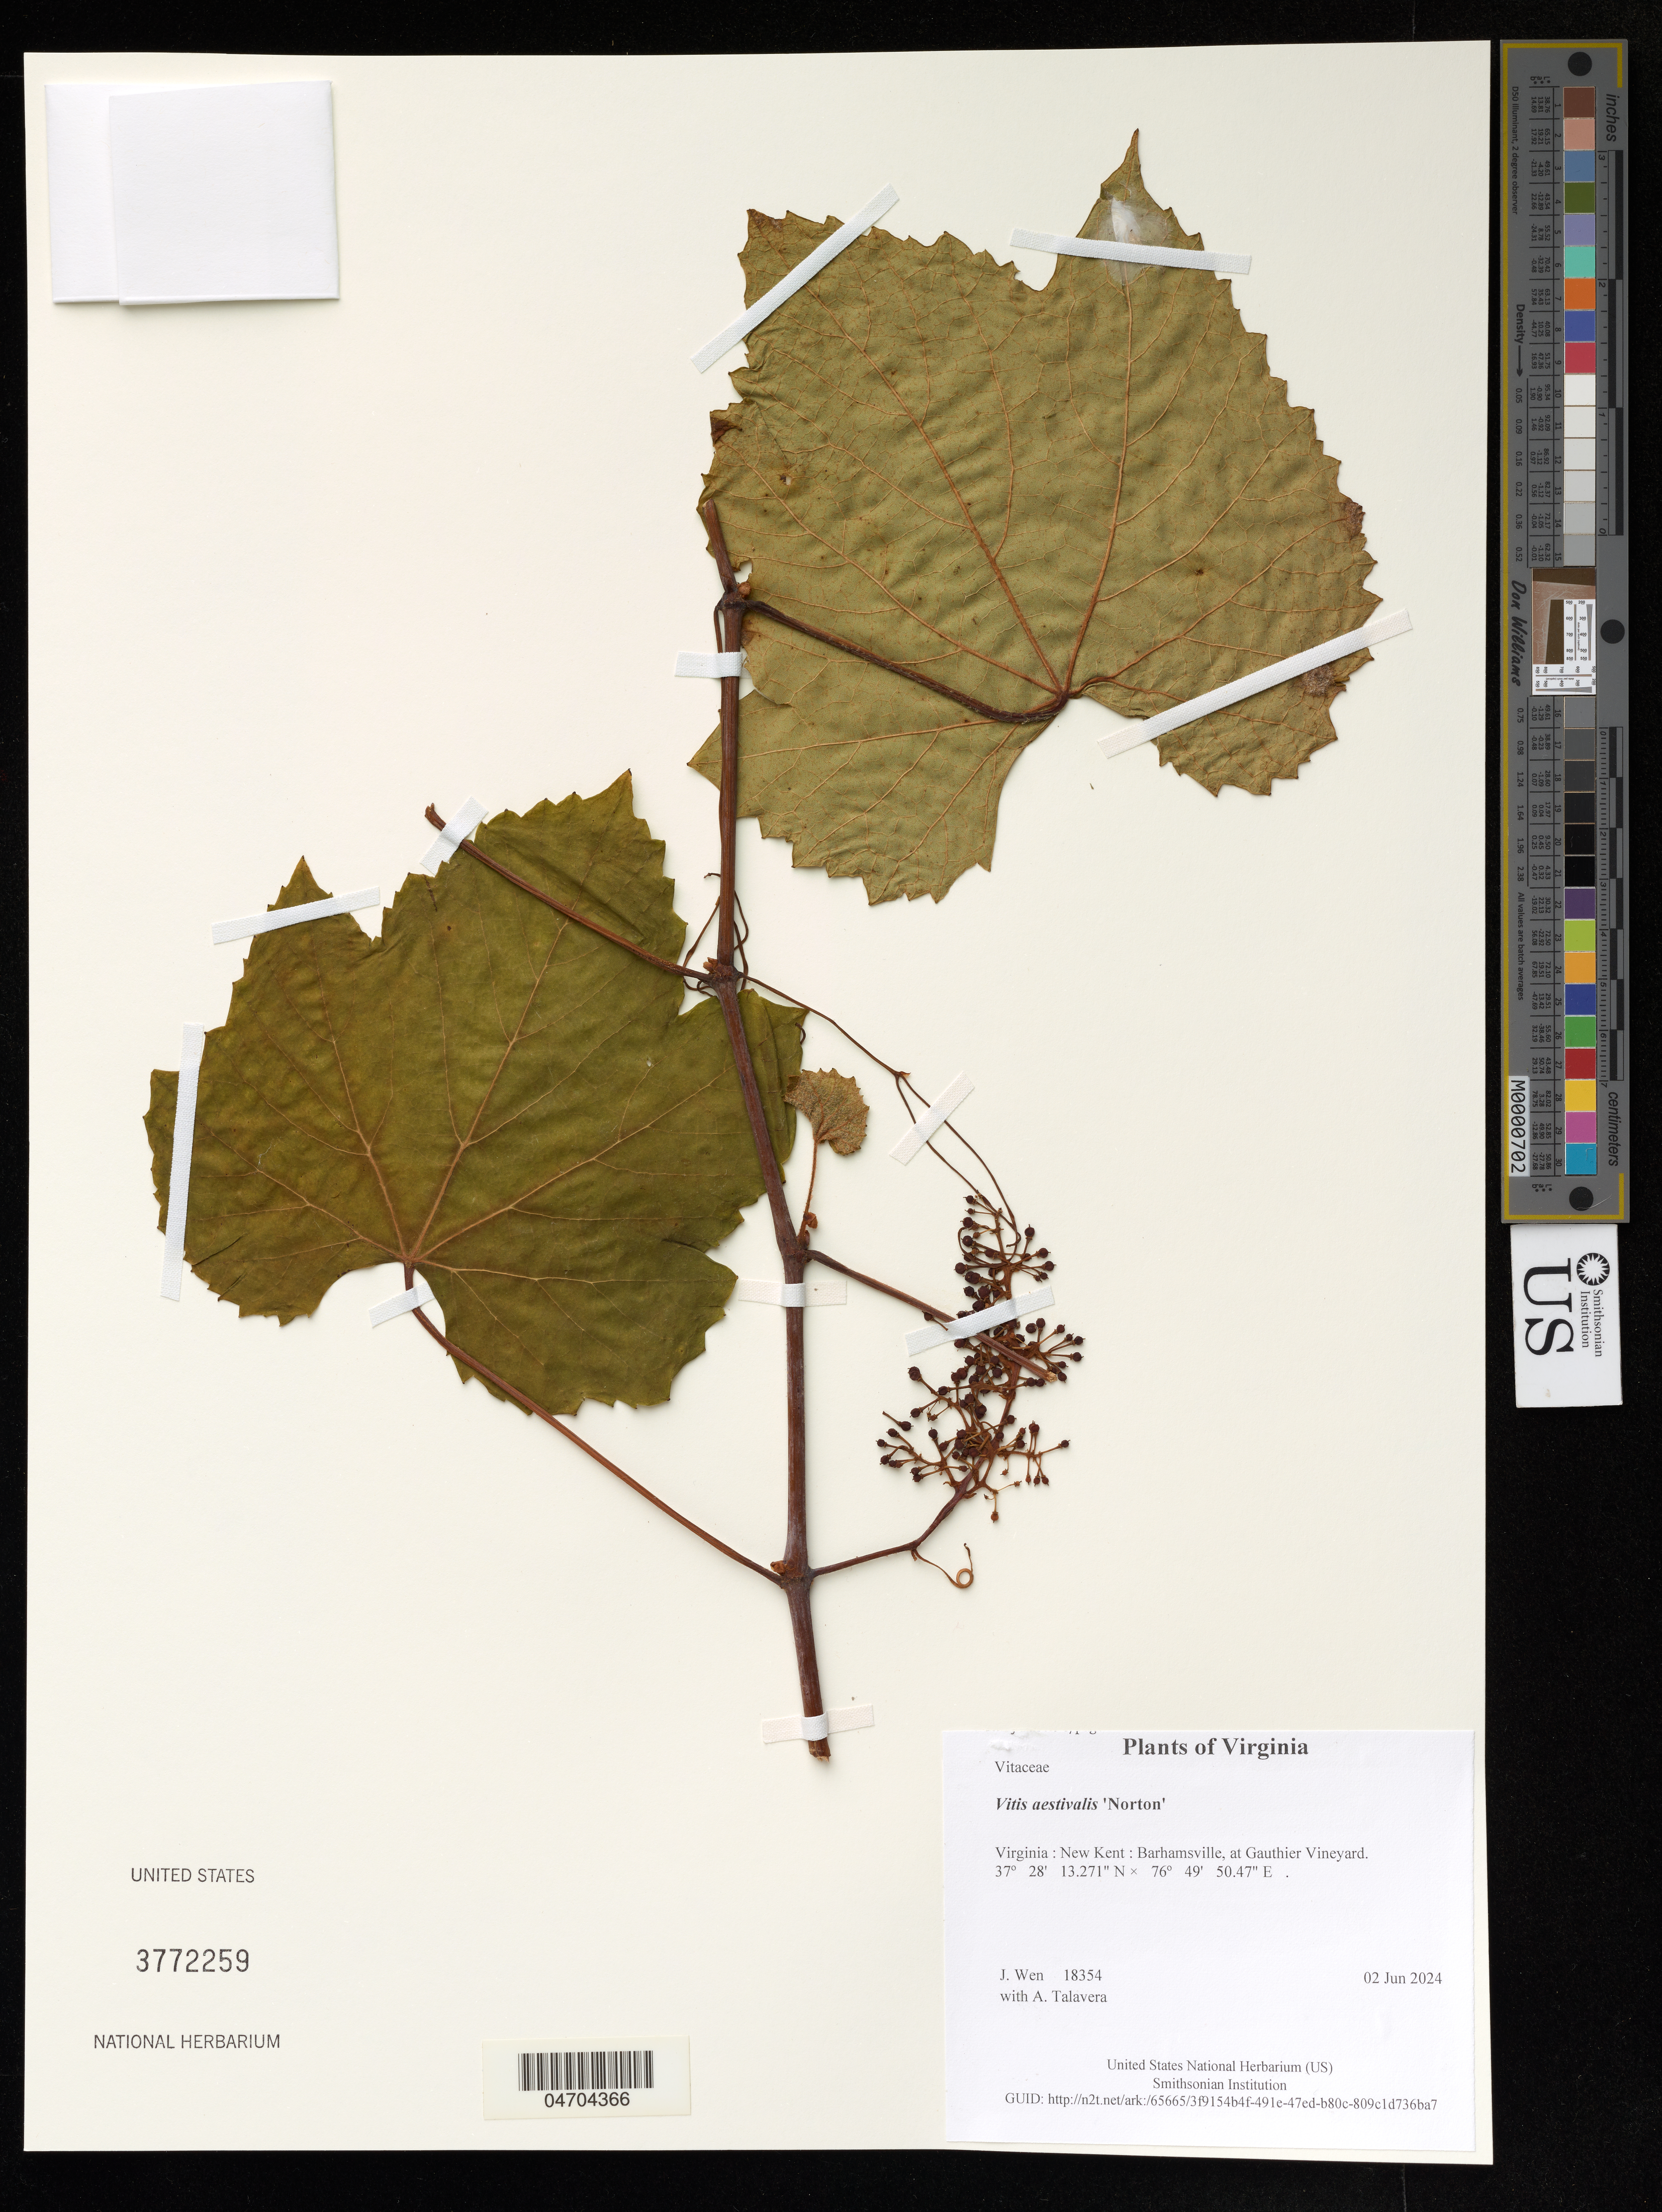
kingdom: Plantae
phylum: Tracheophyta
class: Magnoliopsida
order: Vitales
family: Vitaceae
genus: Vitis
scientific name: Vitis aestivalis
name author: Michx.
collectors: J. Wen & A. Talavera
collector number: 18354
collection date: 2024-06-02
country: United States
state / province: Virginia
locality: New Kent: Barhamsville, at Gauthier Vineyard.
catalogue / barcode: US 3772259